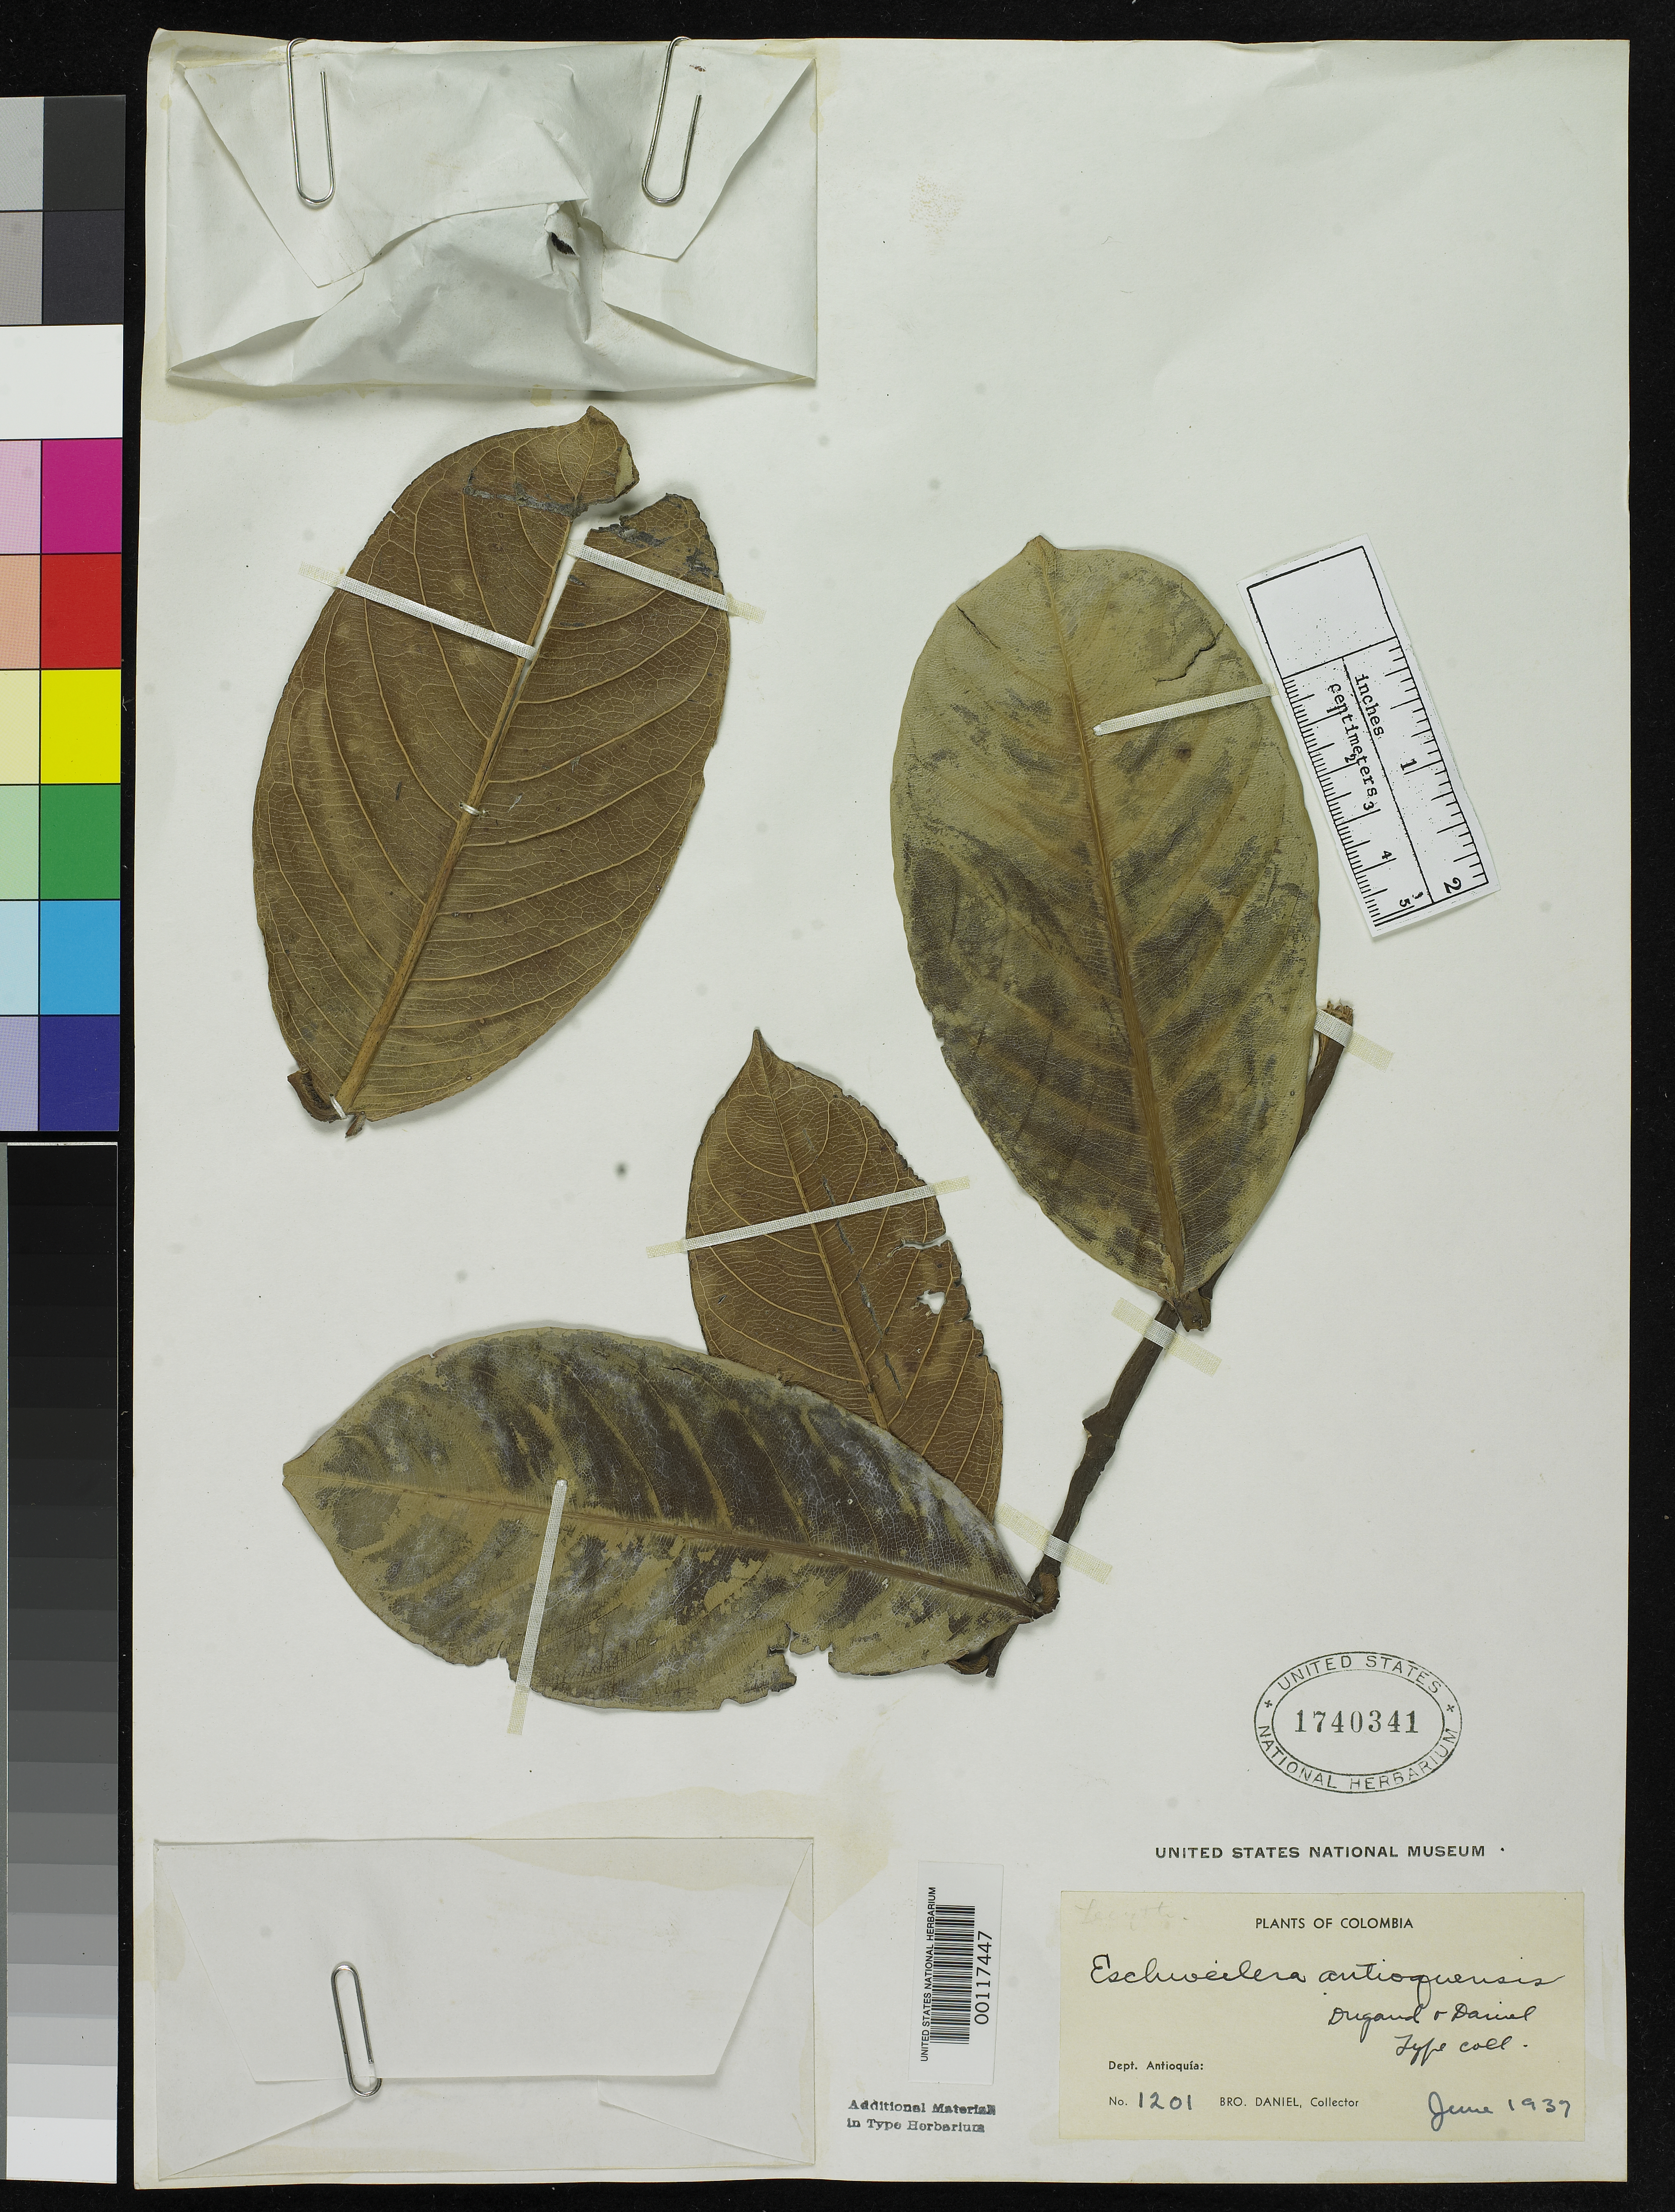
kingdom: Plantae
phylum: Tracheophyta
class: Magnoliopsida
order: Ericales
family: Lecythidaceae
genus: Eschweilera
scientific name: Eschweilera antioquensis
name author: Dugand G. & Daniel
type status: Isotype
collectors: Bro. Daniel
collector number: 1201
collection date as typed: Jun 1937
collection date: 1937-06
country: Colombia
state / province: Antioquia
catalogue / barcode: US 1740341